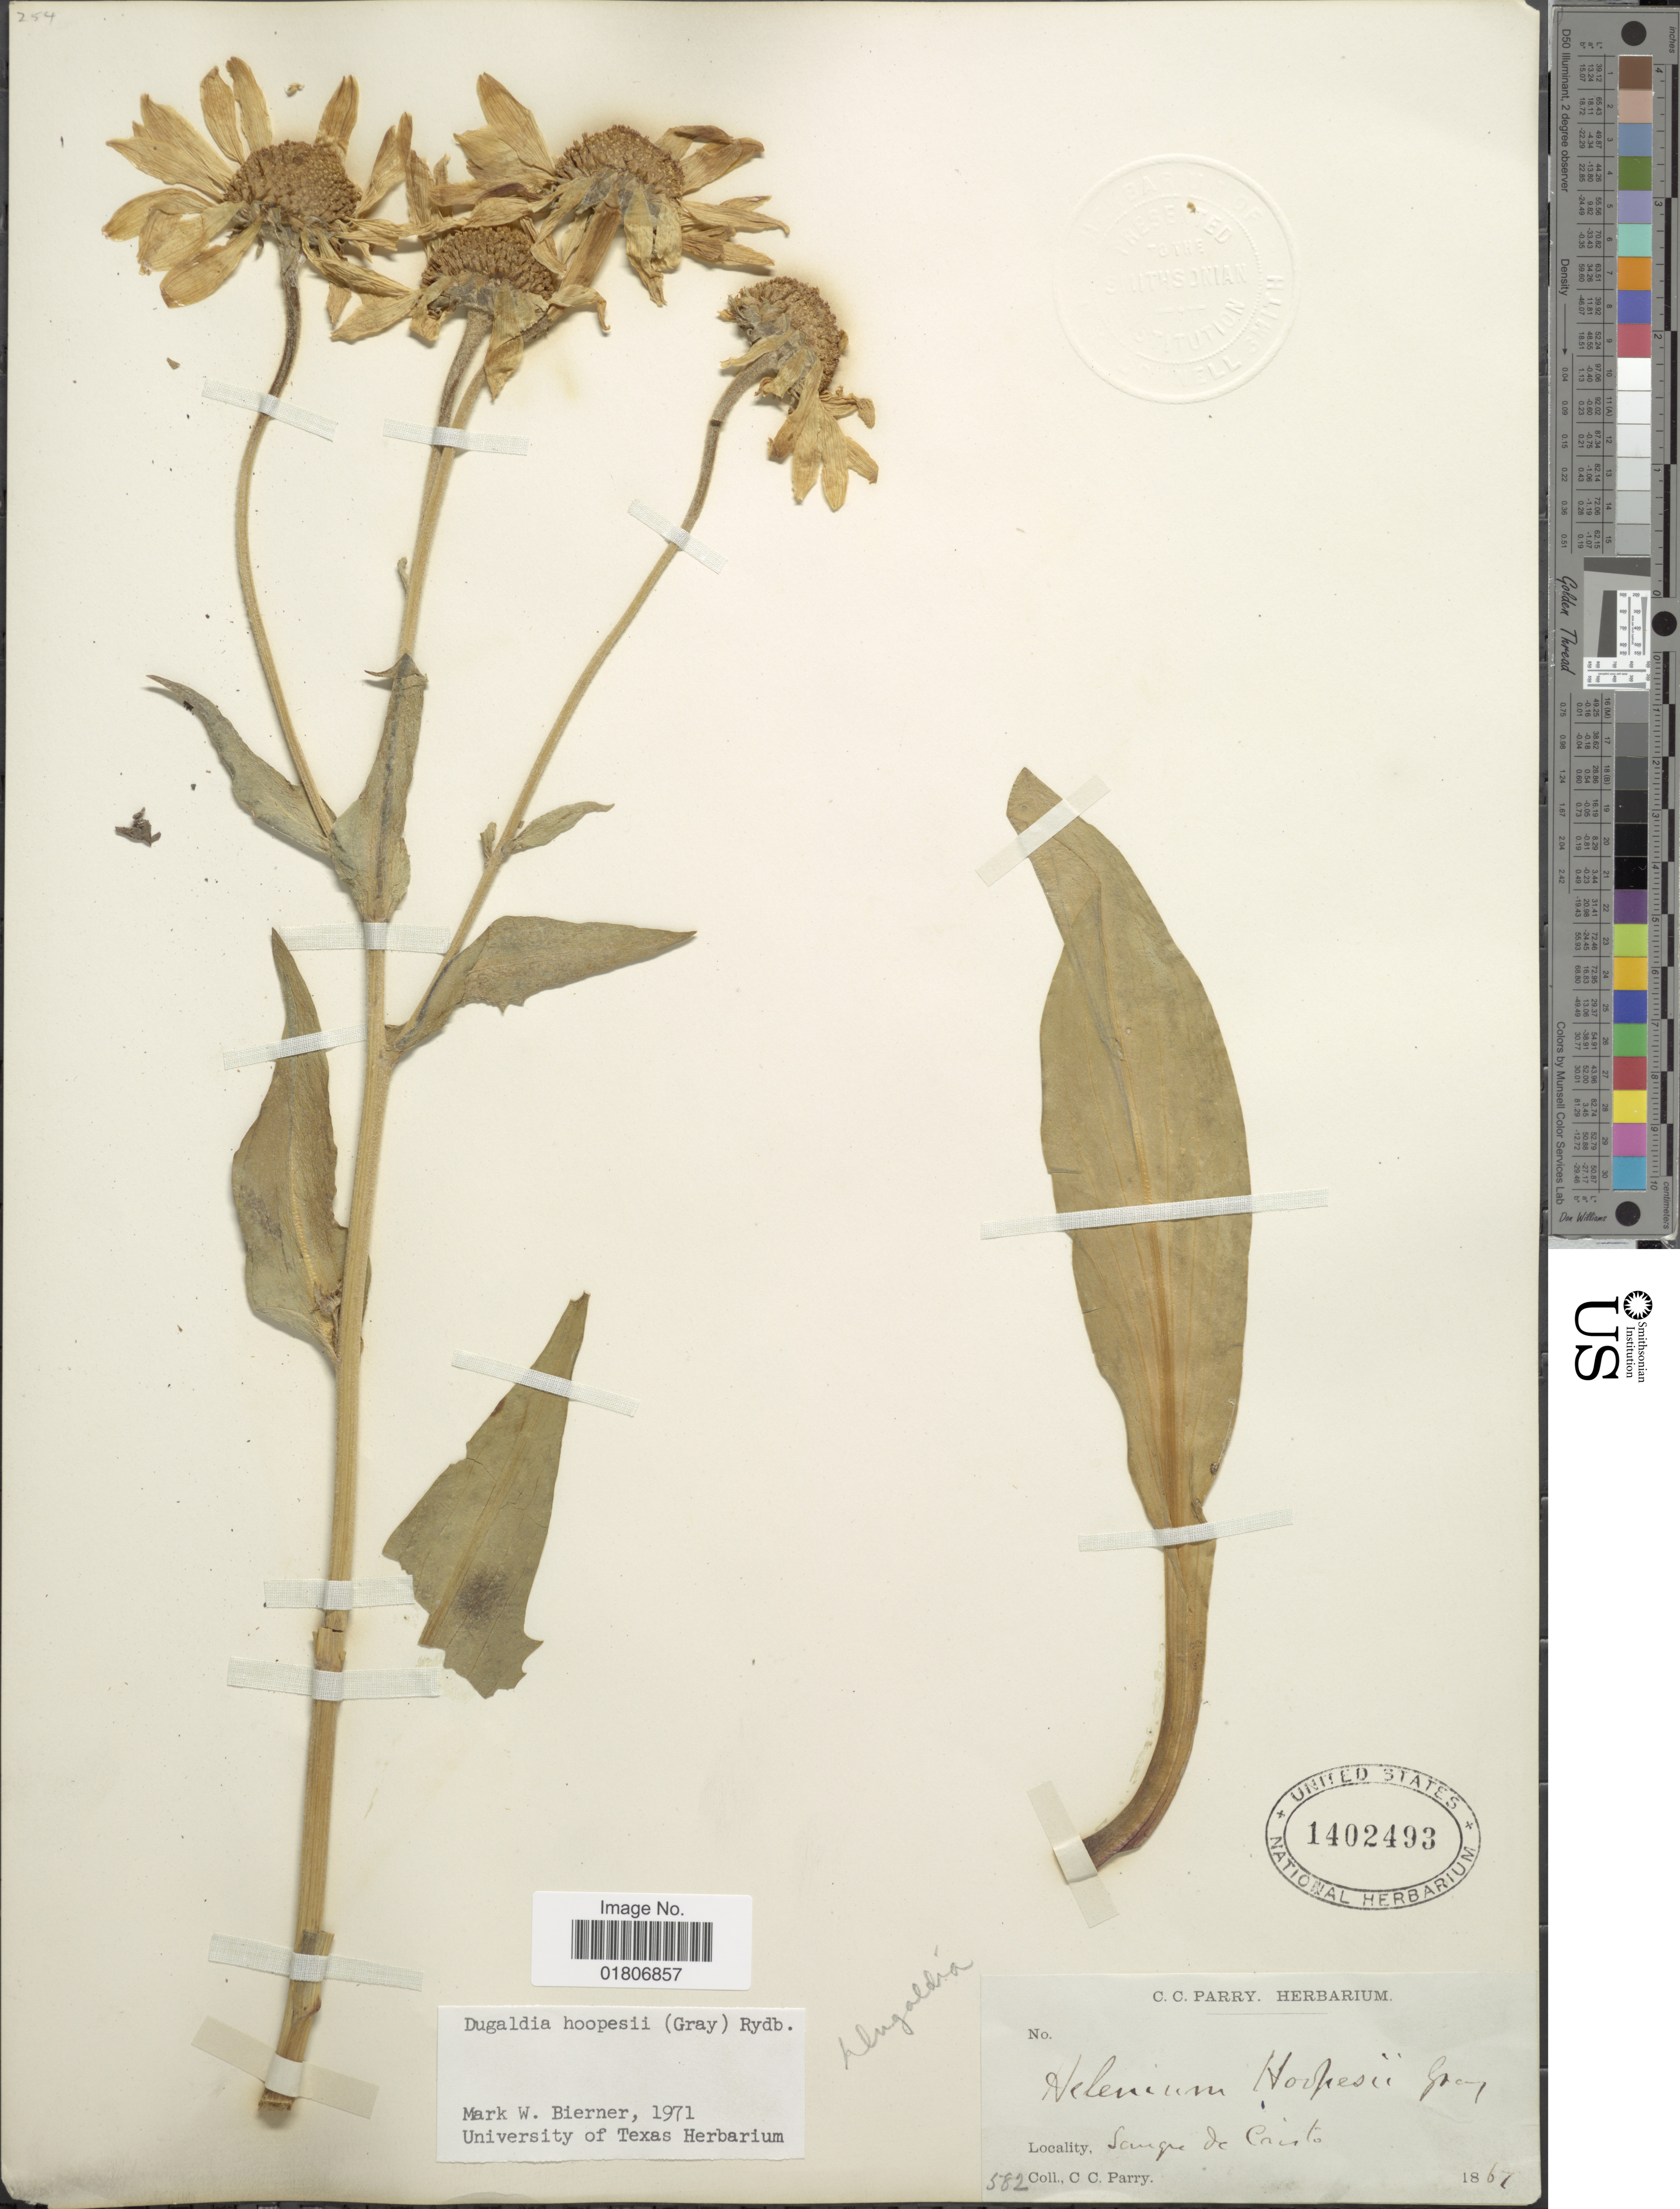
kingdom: Plantae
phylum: Tracheophyta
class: Magnoliopsida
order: Asterales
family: Asteraceae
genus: Dugaldia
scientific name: Dugaldia hoopesii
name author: (A. Gray) Rydb.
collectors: C. C. Parry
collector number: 582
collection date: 1867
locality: Sangre de Cristo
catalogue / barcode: US 1402493